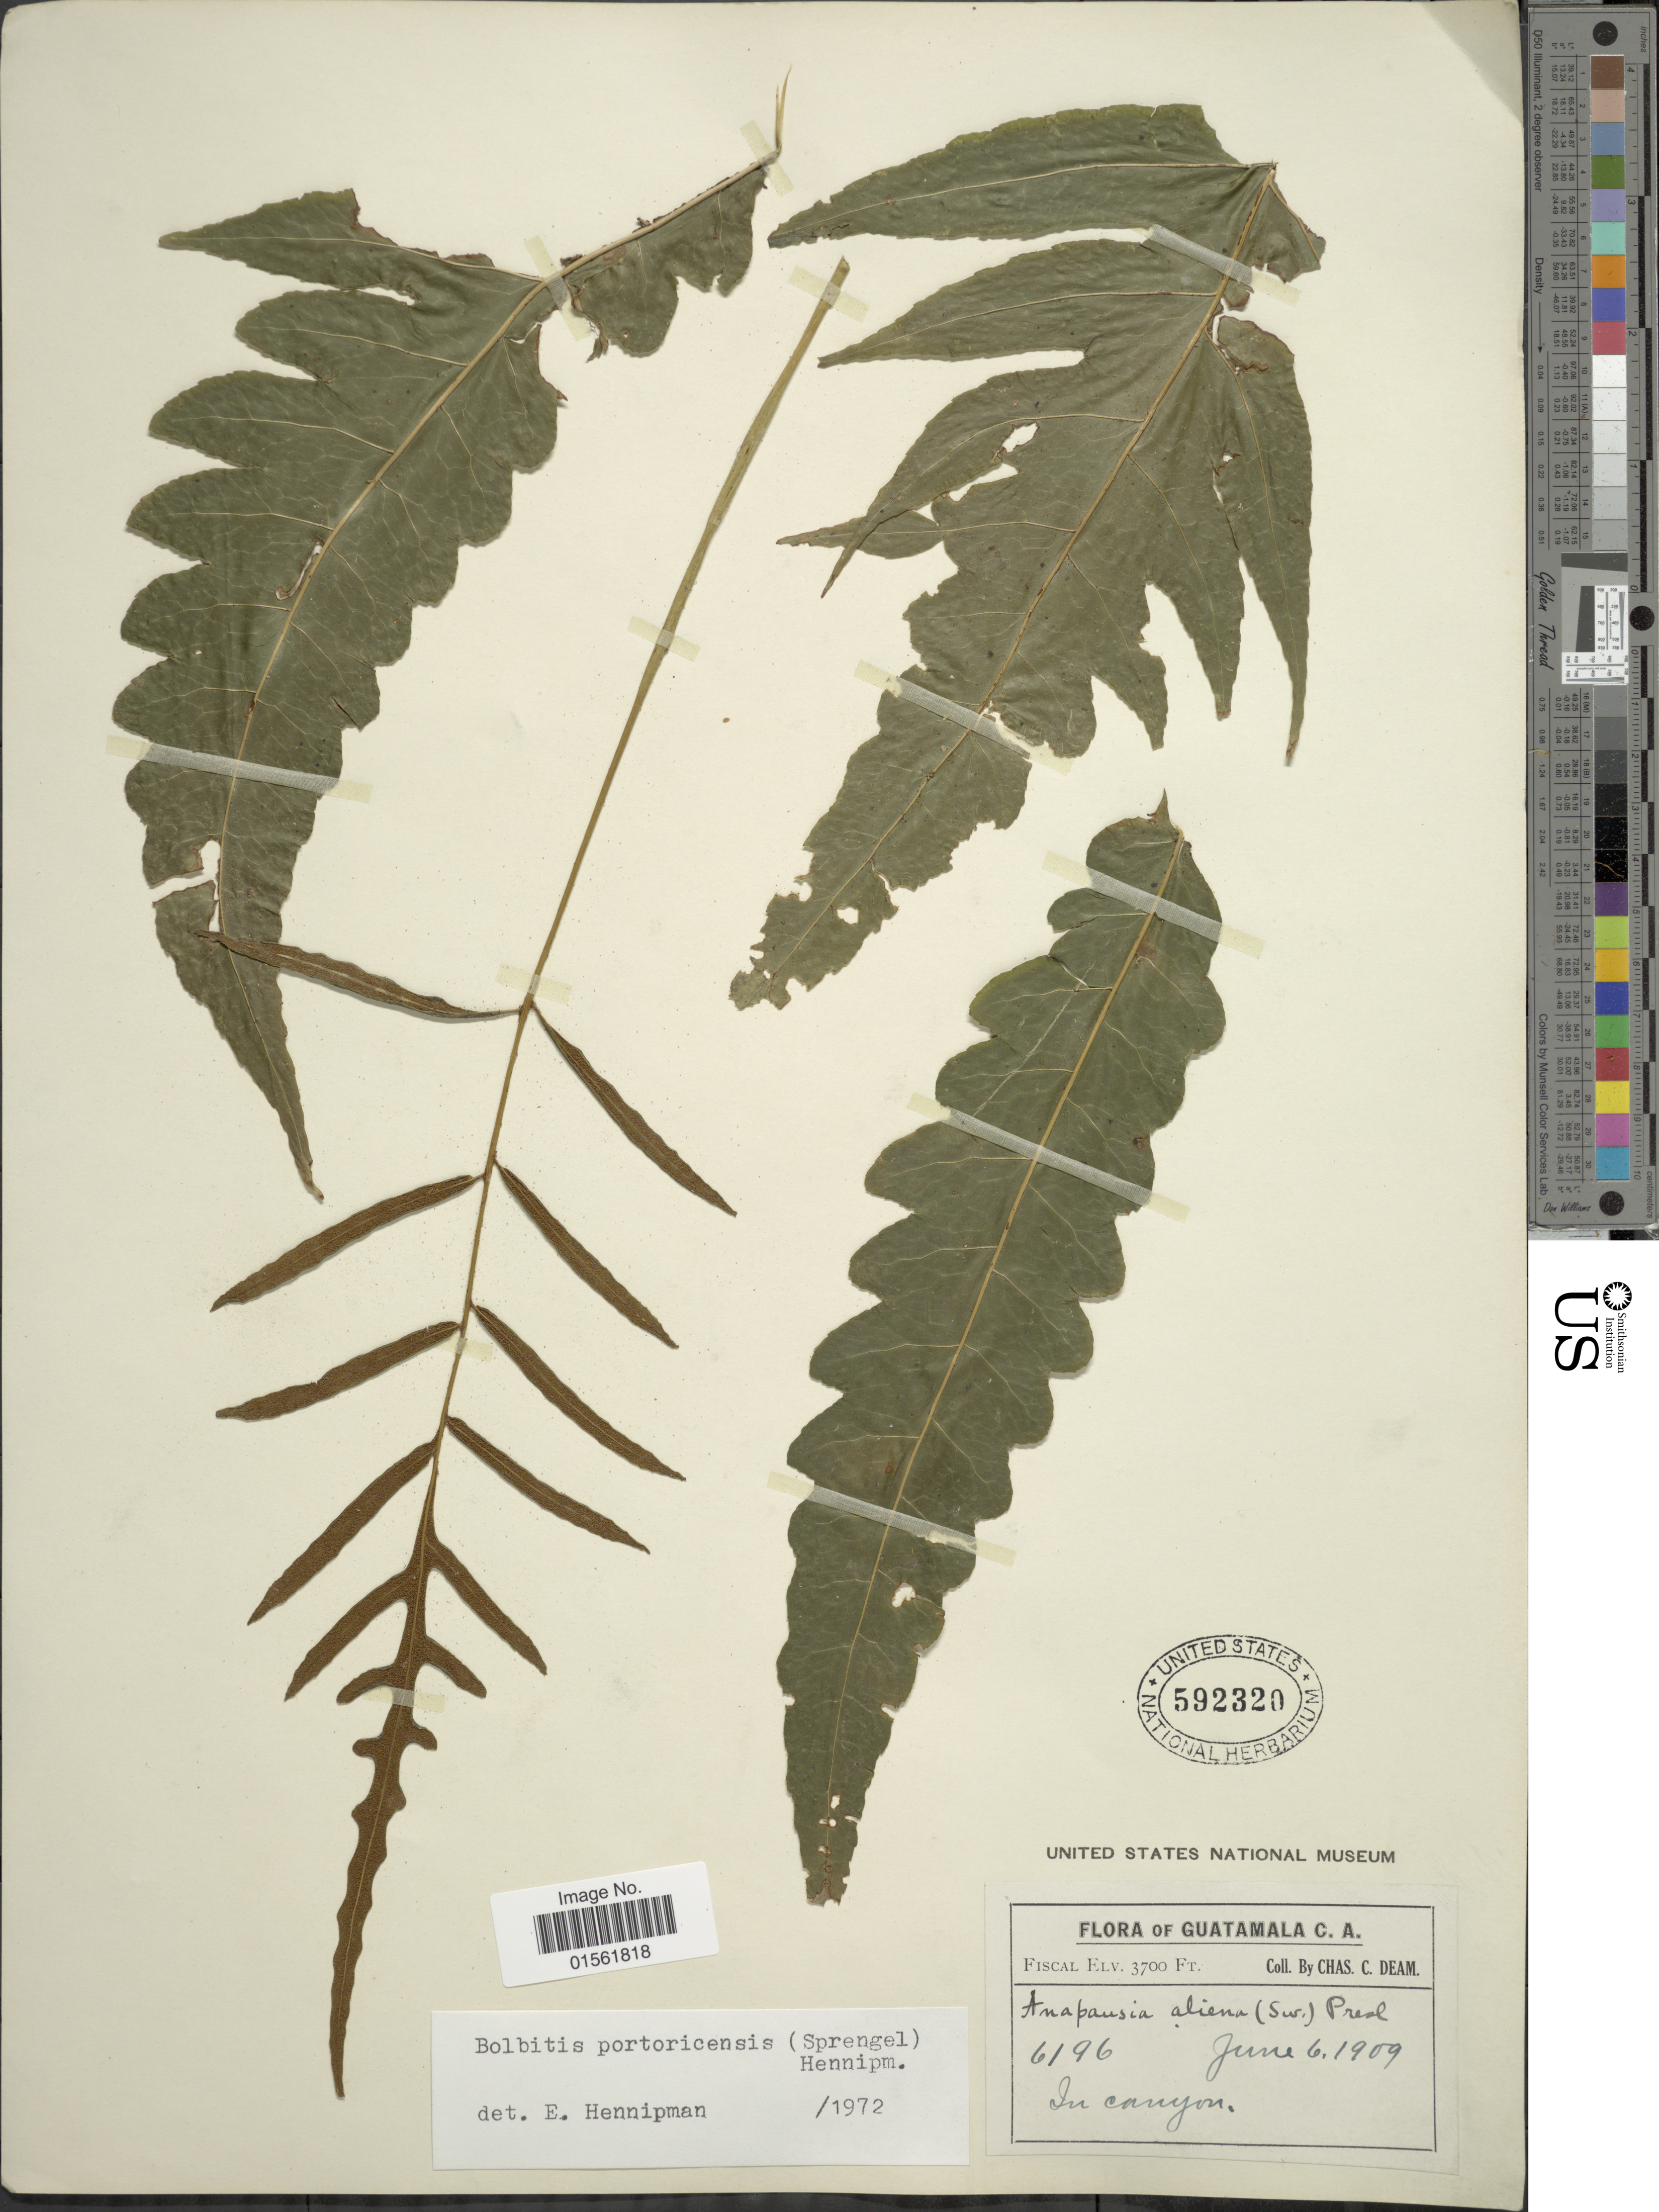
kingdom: Plantae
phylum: Tracheophyta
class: Polypodiopsida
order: Polypodiales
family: Dryopteridaceae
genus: Bolbitis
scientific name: Bolbitis portoricensis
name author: (Spreng.) Hennipman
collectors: C. C. Deam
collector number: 6196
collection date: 1909-06-06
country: Guatemala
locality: Guatemala C. A. In canyon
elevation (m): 1128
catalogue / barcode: US 592320